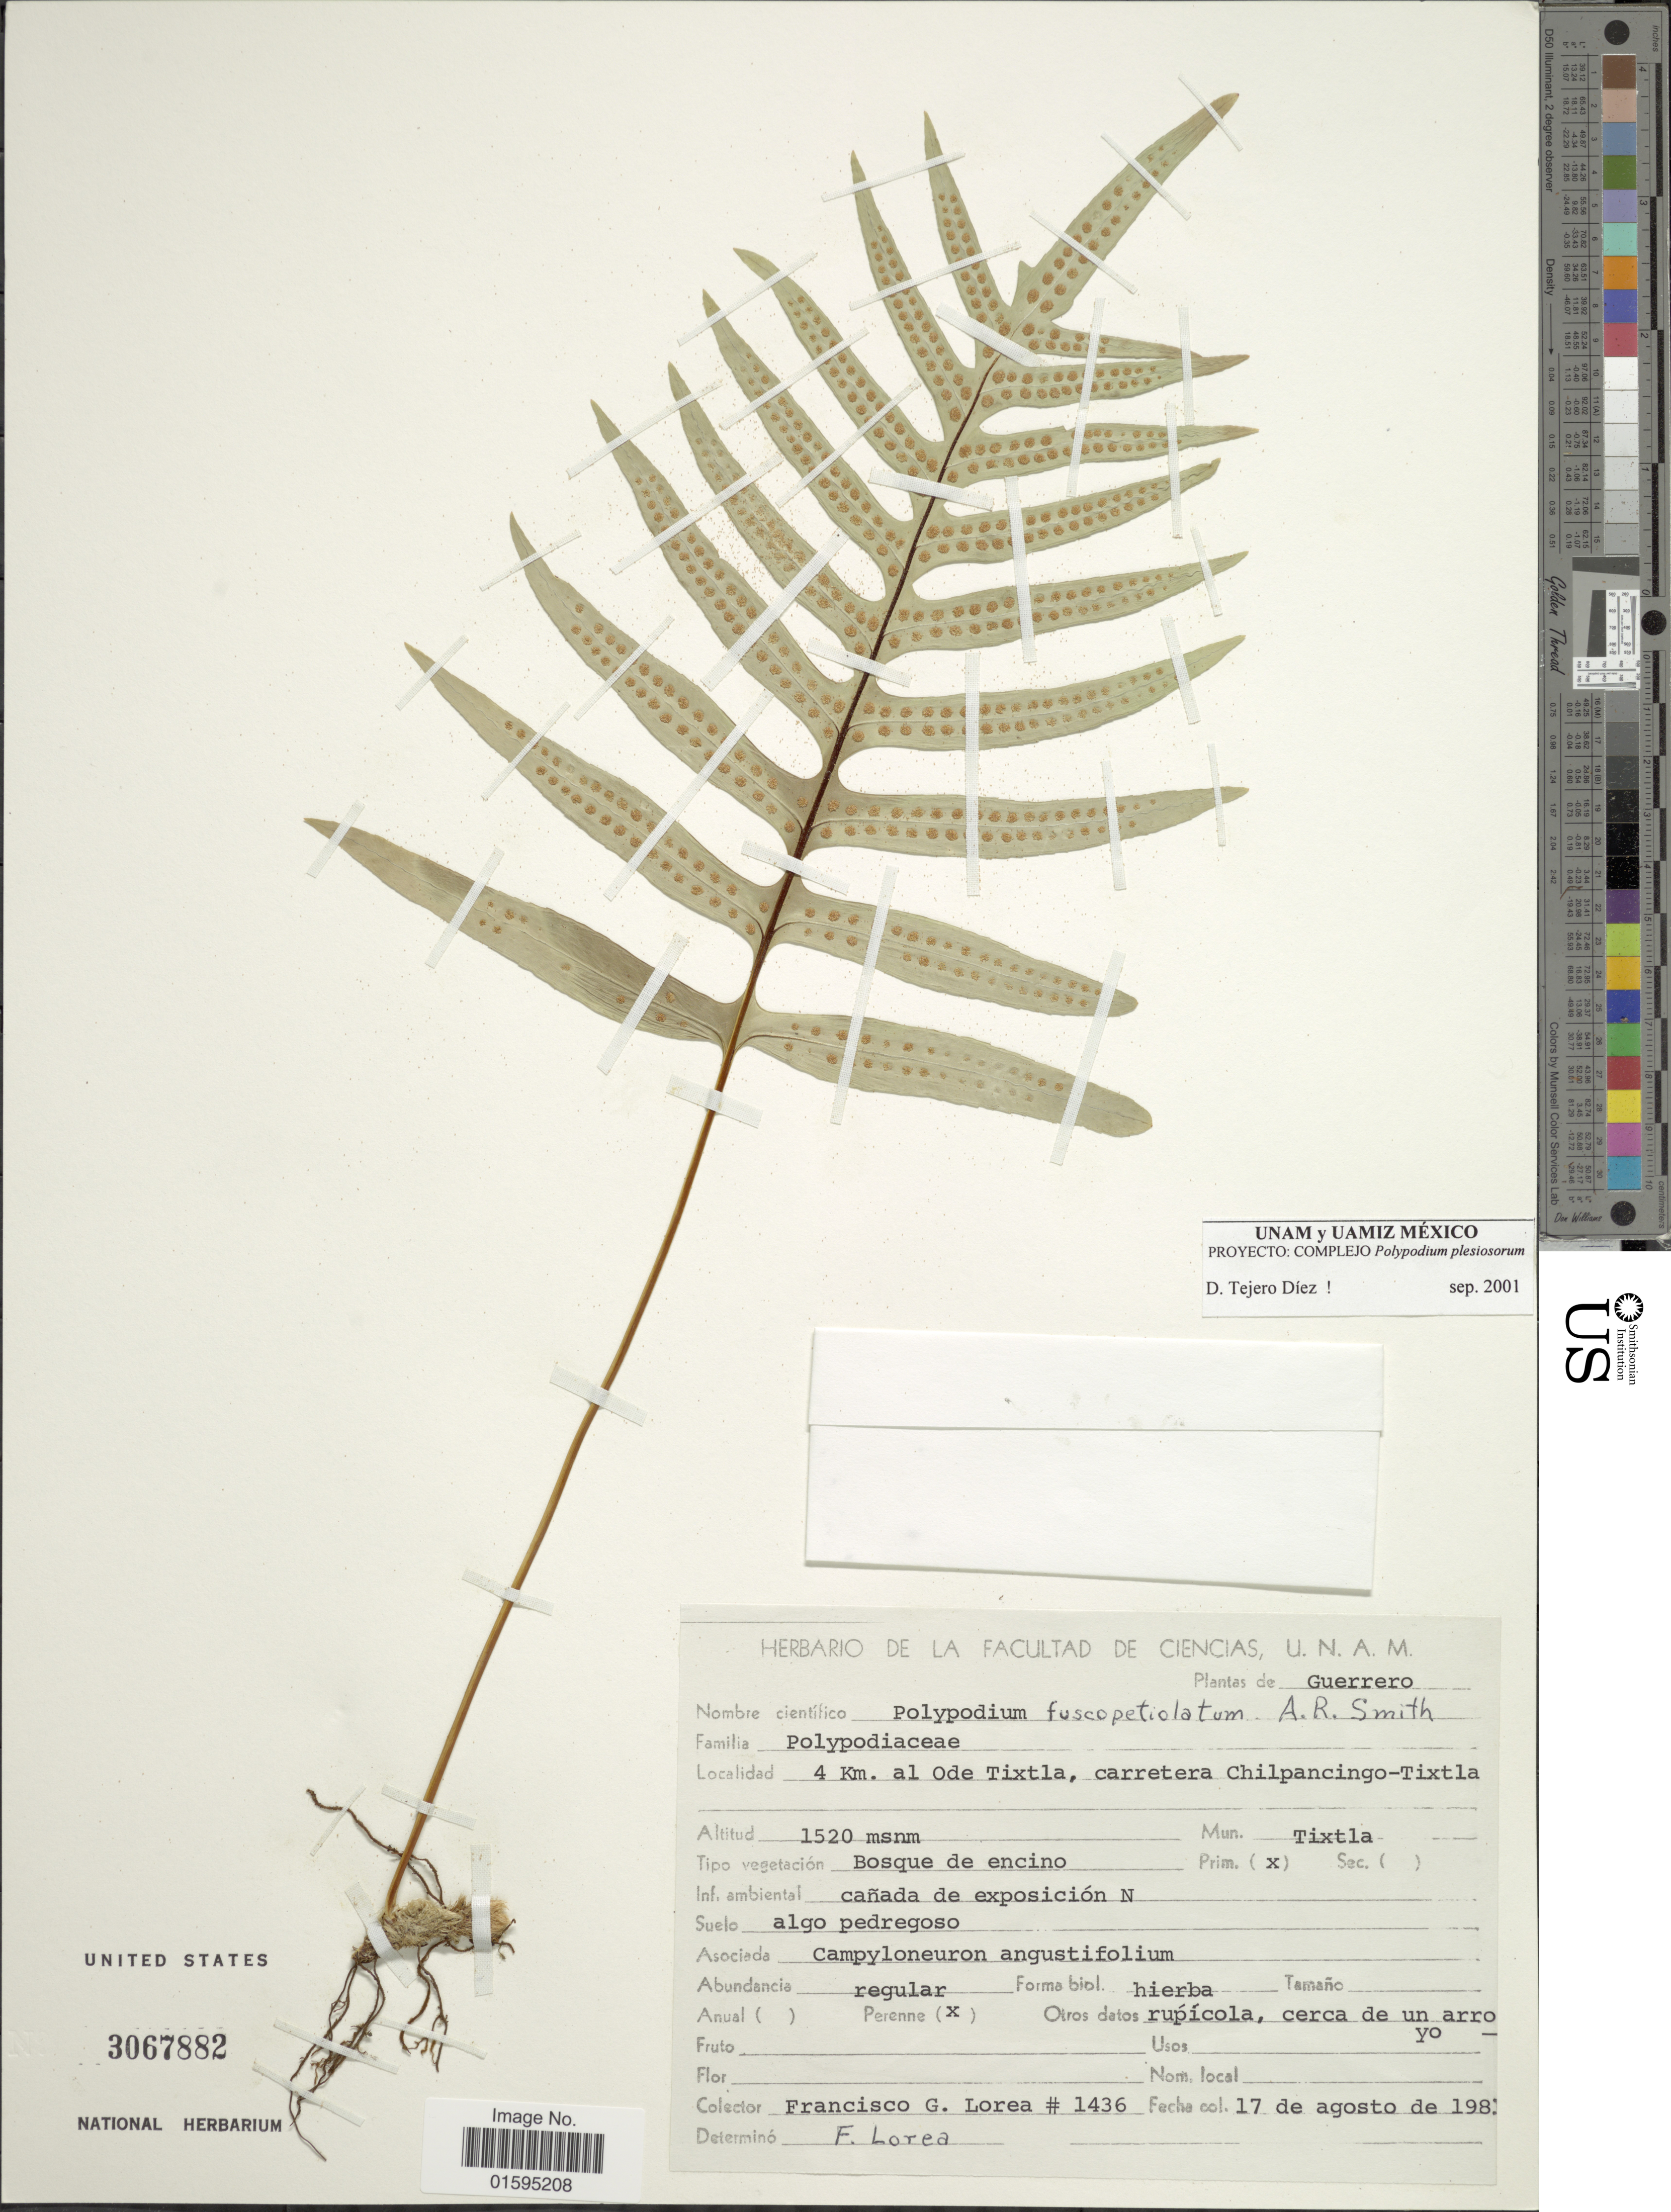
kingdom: Plantae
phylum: Tracheophyta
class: Polypodiopsida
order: Polypodiales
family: Polypodiaceae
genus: Polypodium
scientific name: Polypodium fuscopetiolatum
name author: A.R. Sm.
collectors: F. G. Lorea-Hernández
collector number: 1436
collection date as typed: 198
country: Mexico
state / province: Guerrero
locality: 4 Km. al Ode Tixtla, carretera Chilpancingo - Tixtla, Mun. Tixtla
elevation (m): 1520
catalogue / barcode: US 3067882